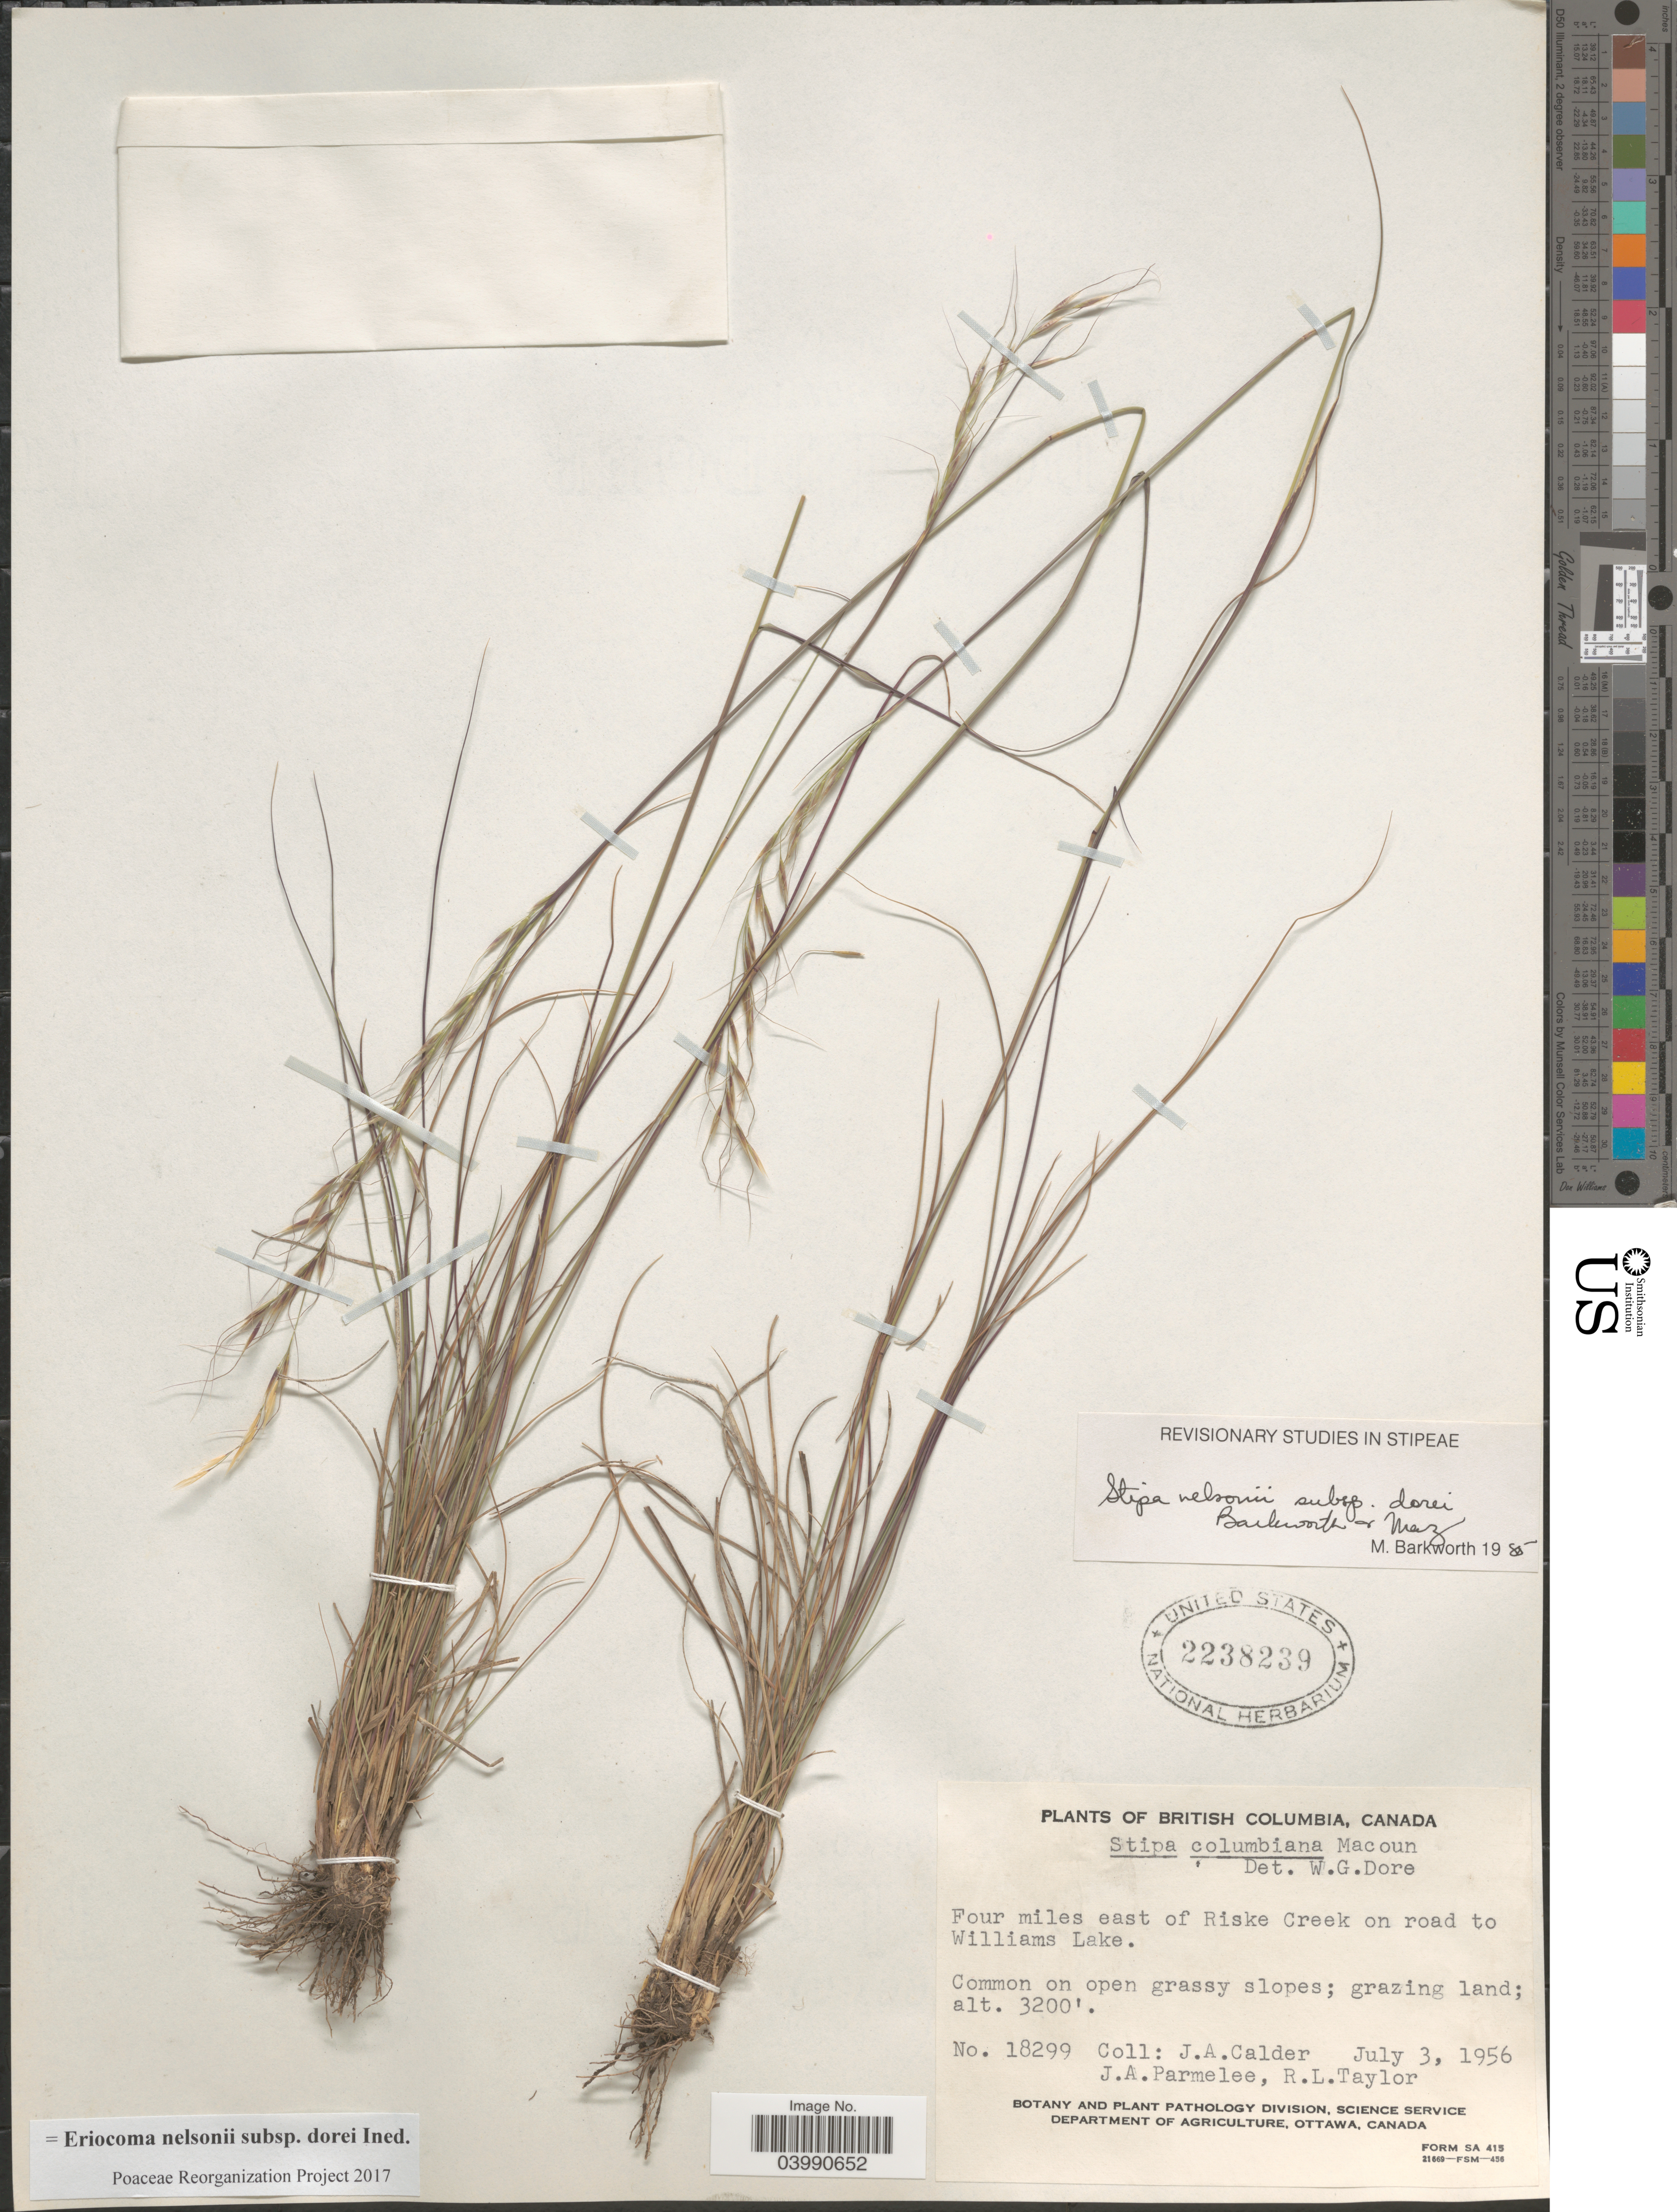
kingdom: Plantae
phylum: Tracheophyta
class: Liliopsida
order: Poales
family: Poaceae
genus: Eriocoma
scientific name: Eriocoma nelsonii subsp. dorei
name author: (Barkworth & J. Maze) Romasch.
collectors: J. A. Calder, J. A. Parmelee & R. Taylor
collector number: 18299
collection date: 1956-07-03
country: Canada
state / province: British Columbia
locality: Four miles east of Riske Creek on road to Williams Lake.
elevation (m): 975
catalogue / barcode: US 2238239